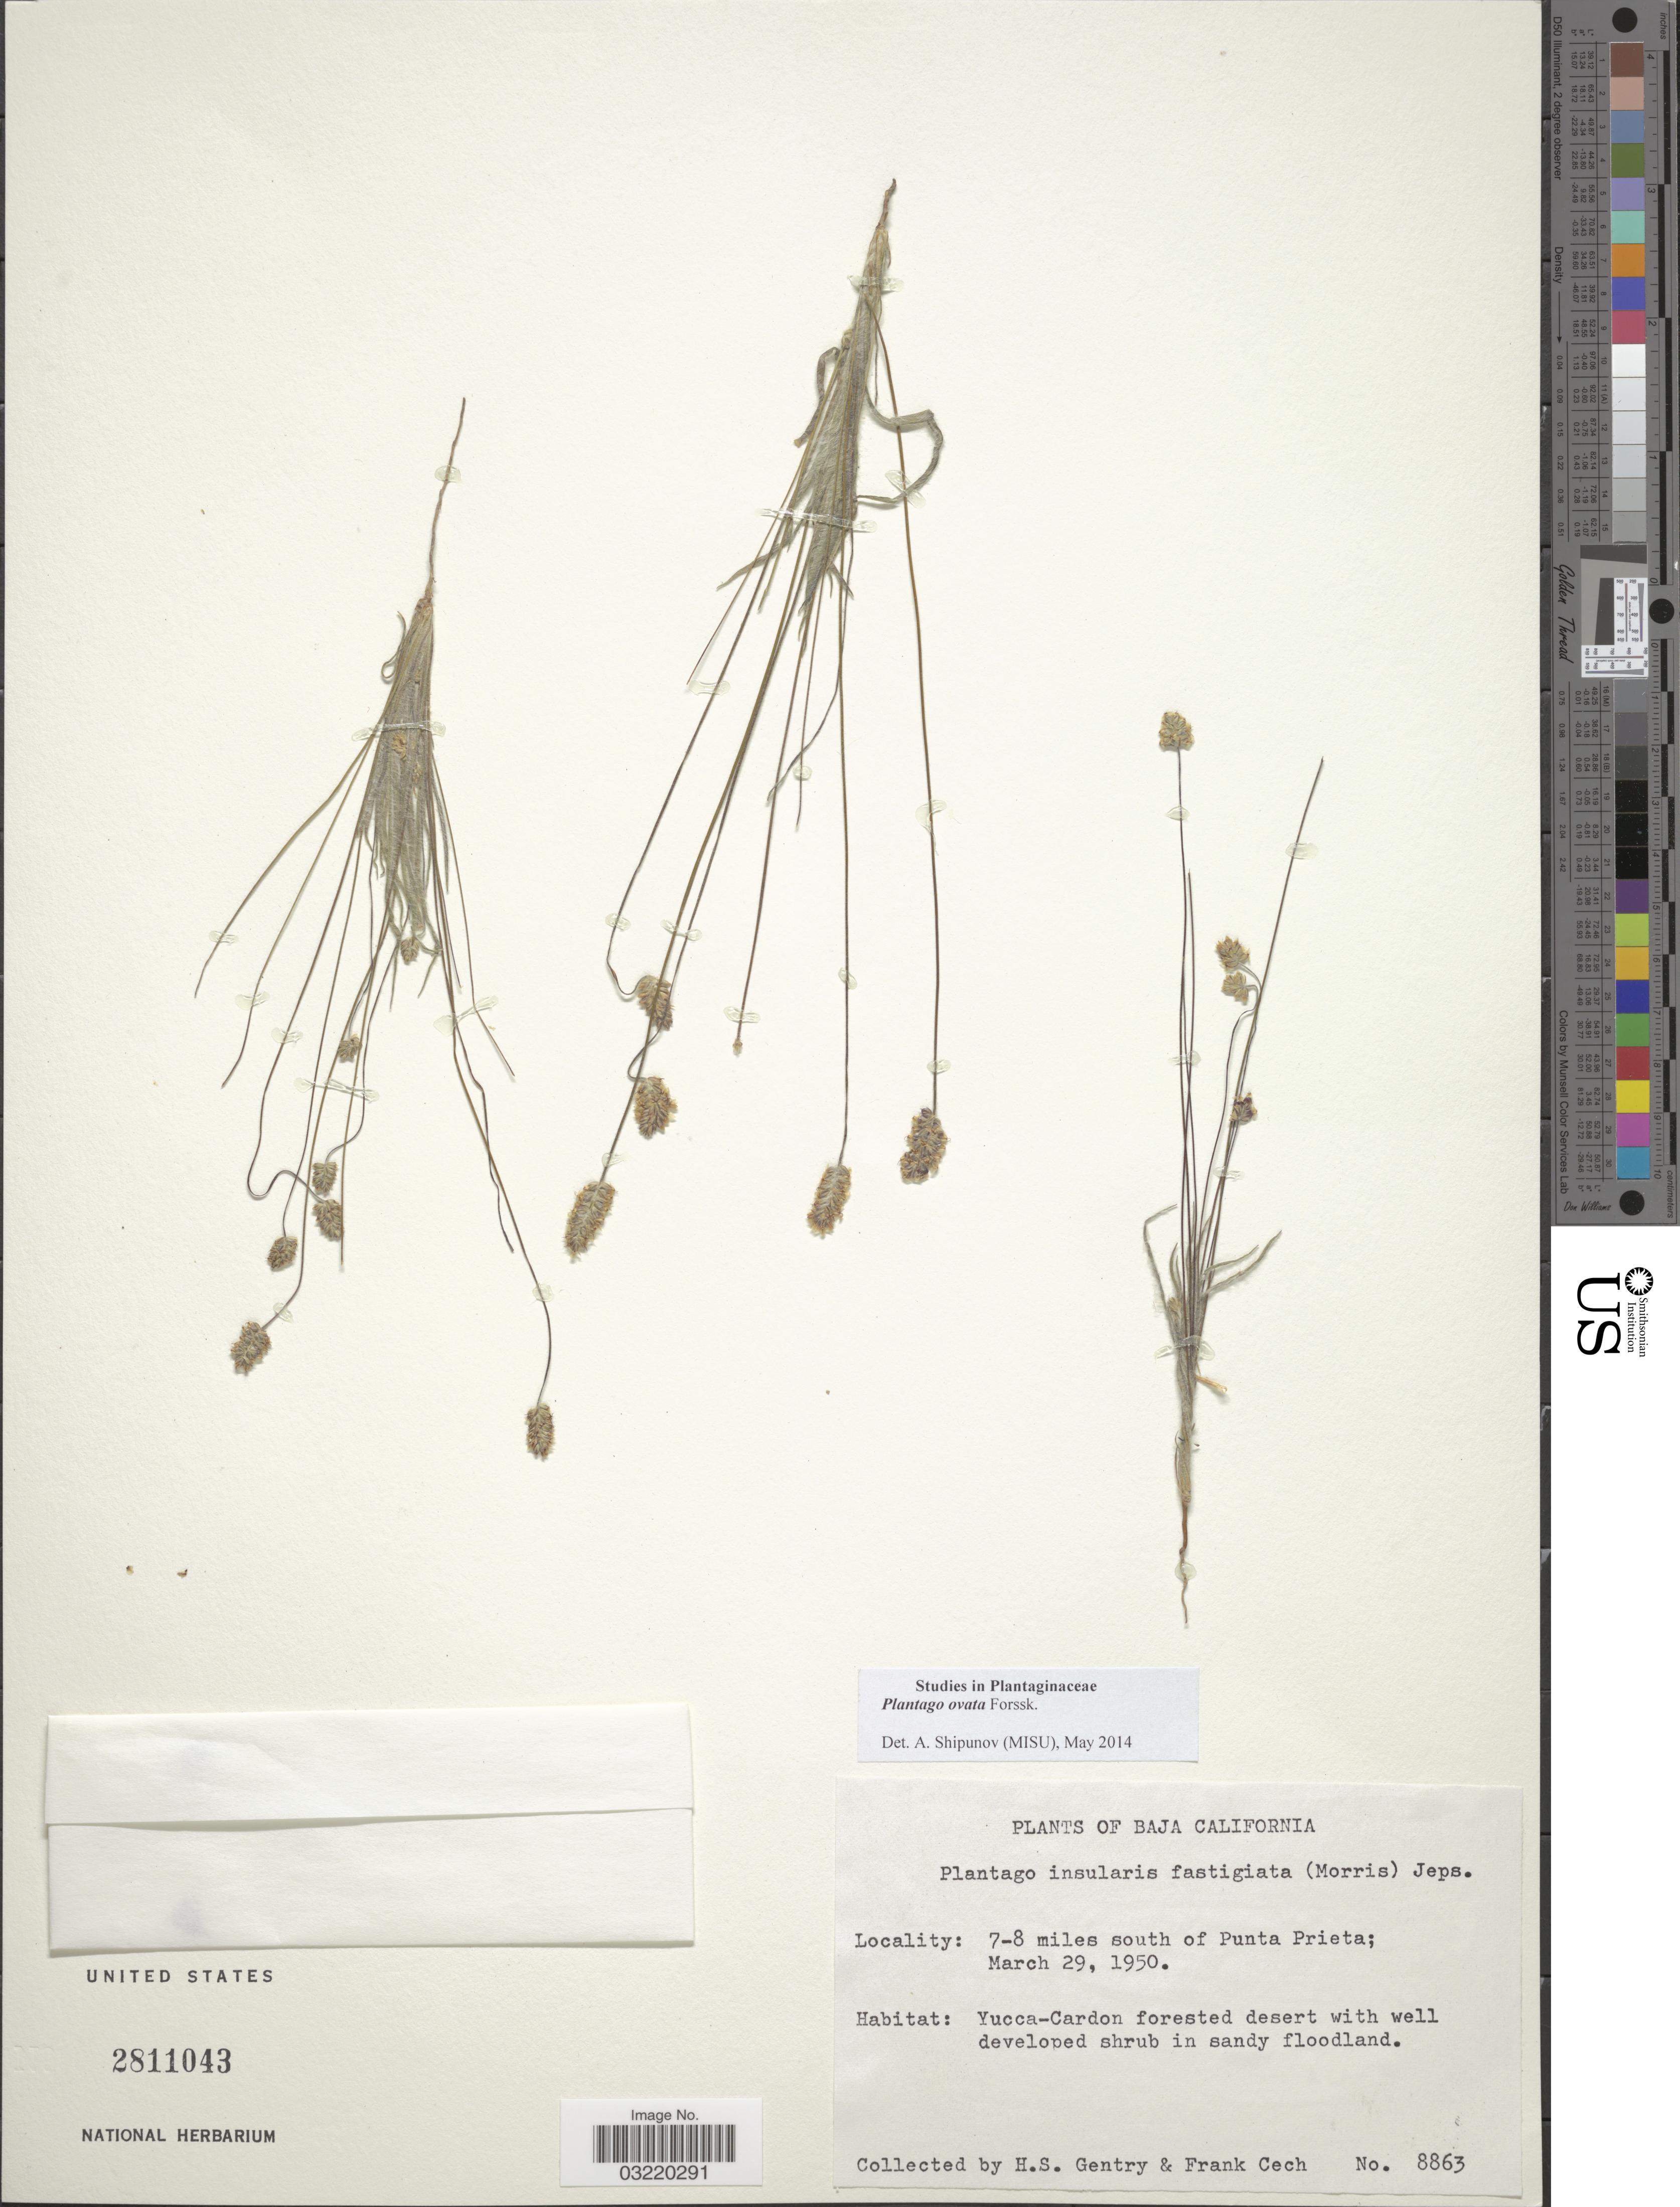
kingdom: Plantae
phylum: Tracheophyta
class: Magnoliopsida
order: Lamiales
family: Plantaginaceae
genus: Plantago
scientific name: Plantago ovata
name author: Forssk.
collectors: H. S. Gentry & F. Cech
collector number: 8863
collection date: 1950-03-29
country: Mexico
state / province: Baja California Norte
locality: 7-8 miles south of Punta Prieta.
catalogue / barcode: US 2811043